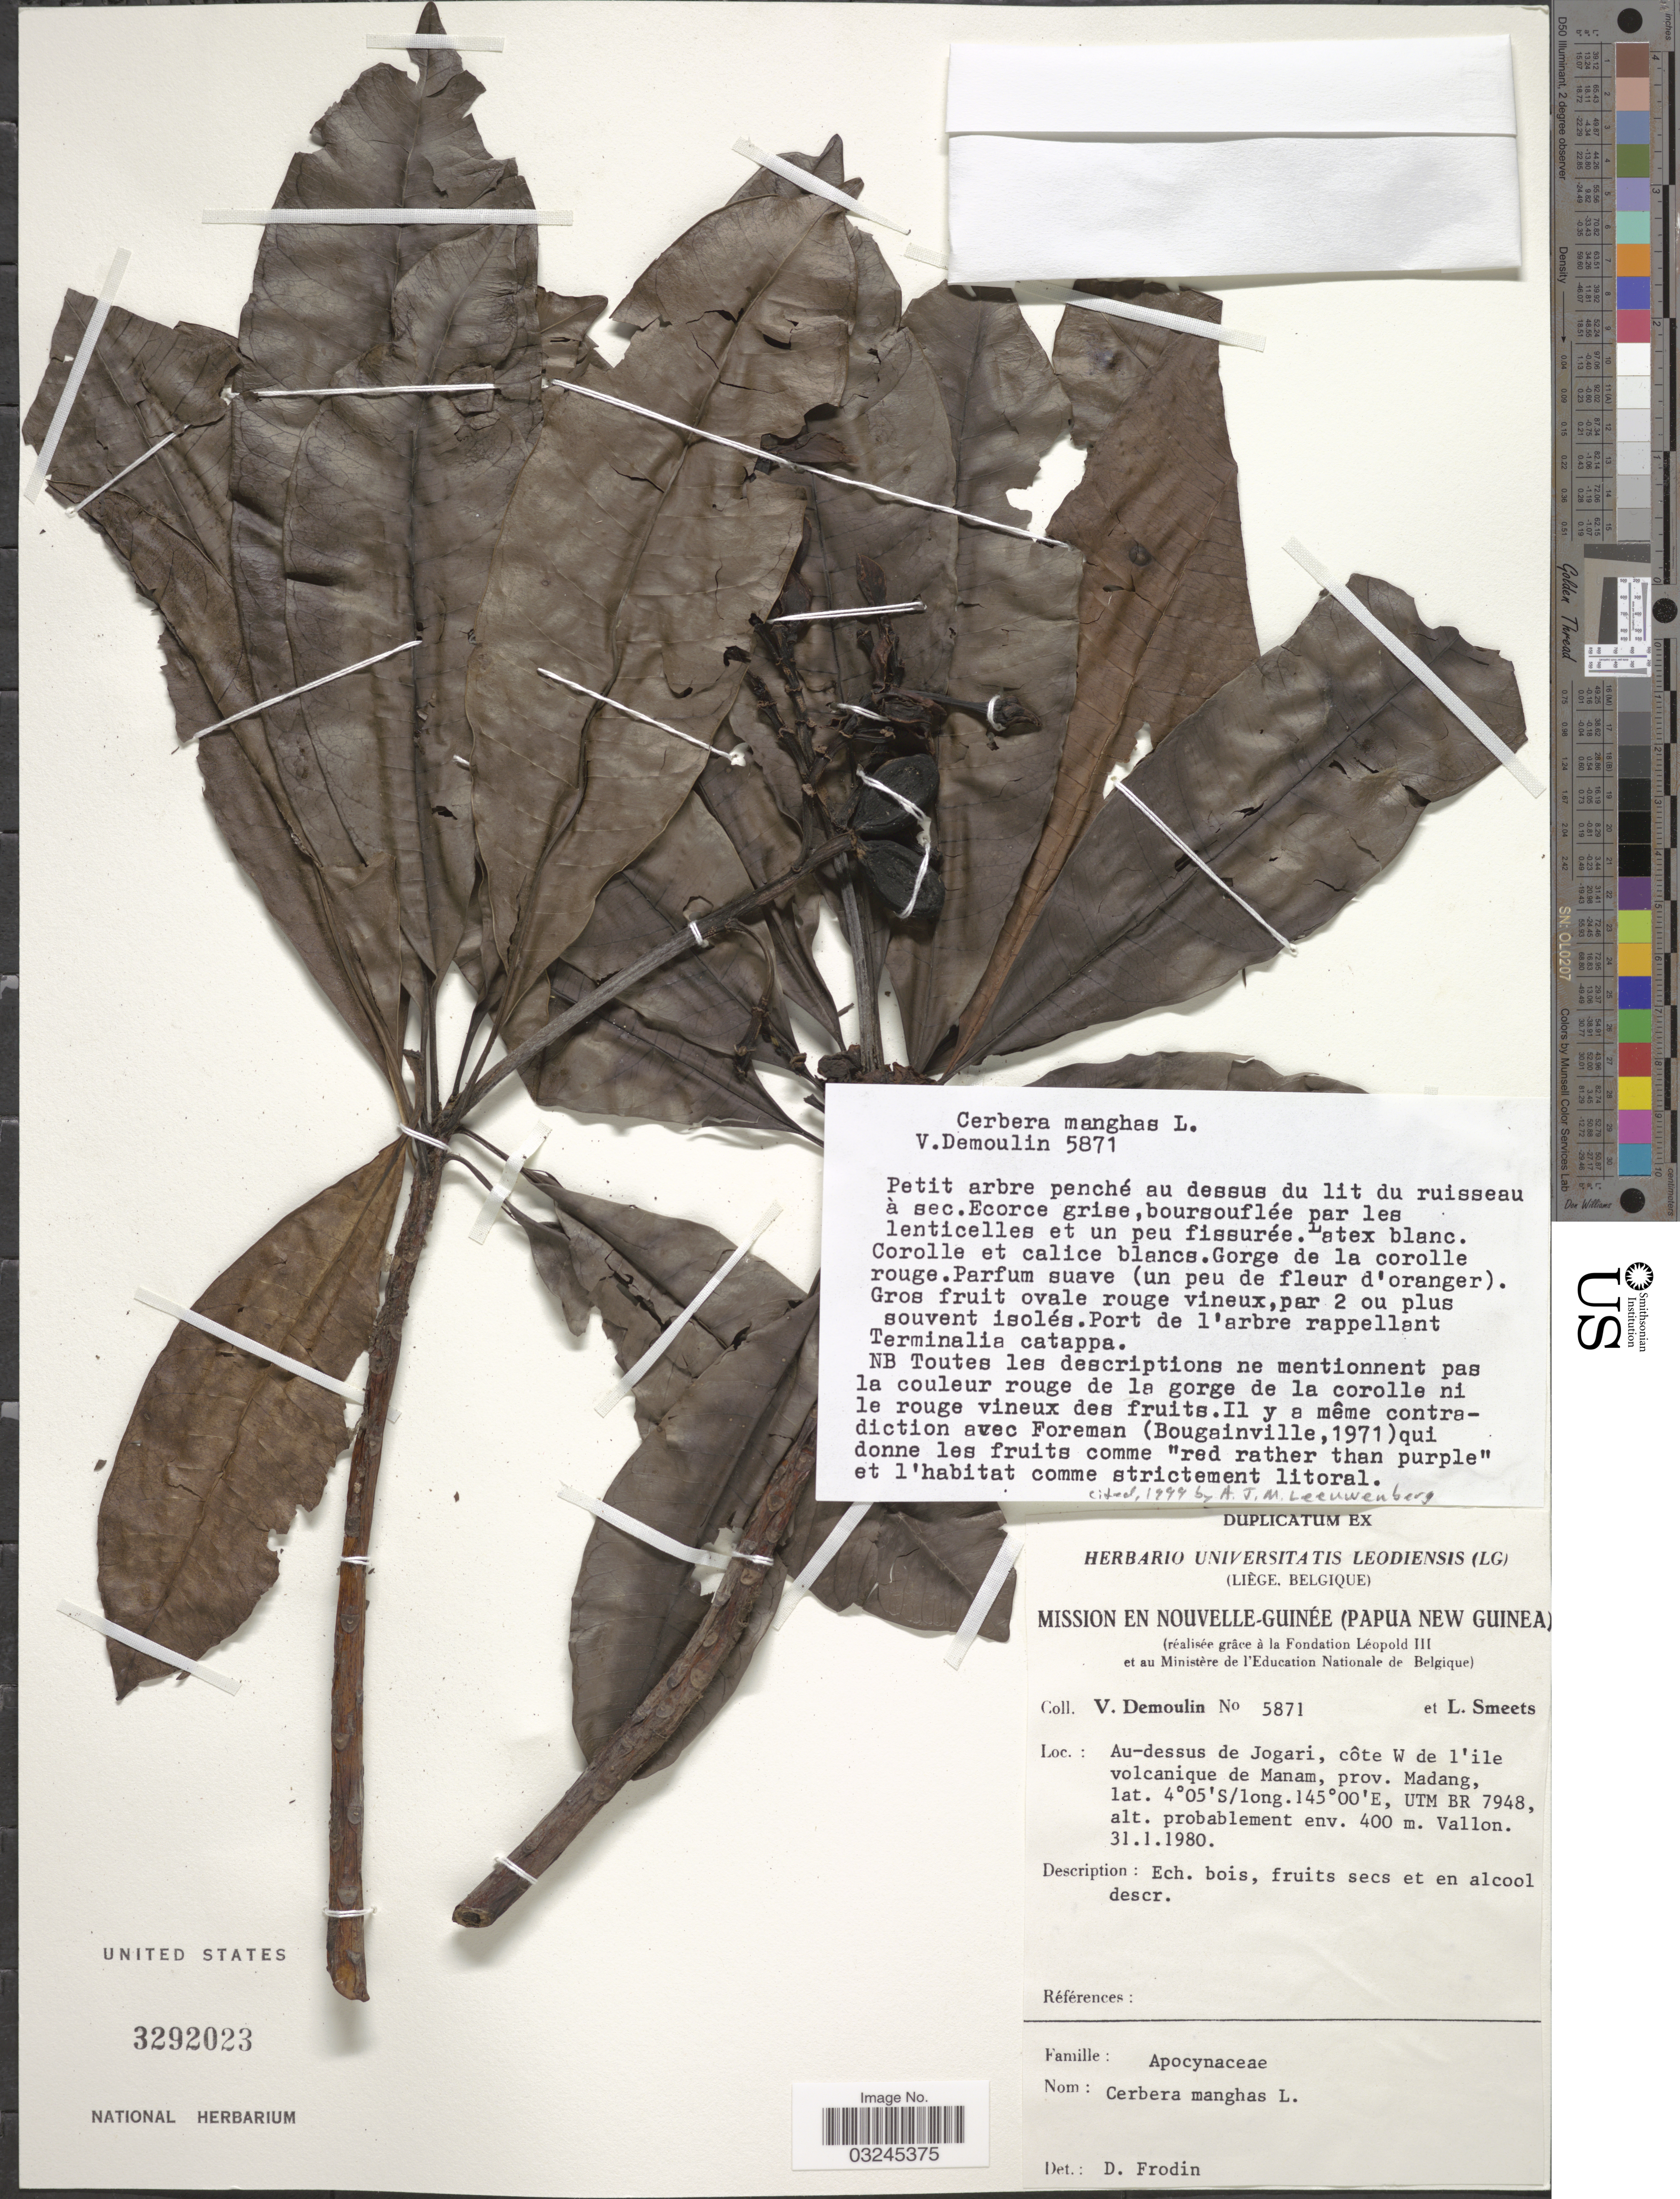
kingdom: Plantae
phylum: Tracheophyta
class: Magnoliopsida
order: Gentianales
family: Apocynaceae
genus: Cerbera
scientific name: Cerbera manghas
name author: L.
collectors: V. Demoulin & L. Smeets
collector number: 5871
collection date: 1980-01-31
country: Papua New Guinea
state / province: Madang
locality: Nouvelle-Guinée. Au-dessus de Jogari, côte W de l'ile volcanique de Manam. UTM BR 7948.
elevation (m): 400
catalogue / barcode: US 3292023